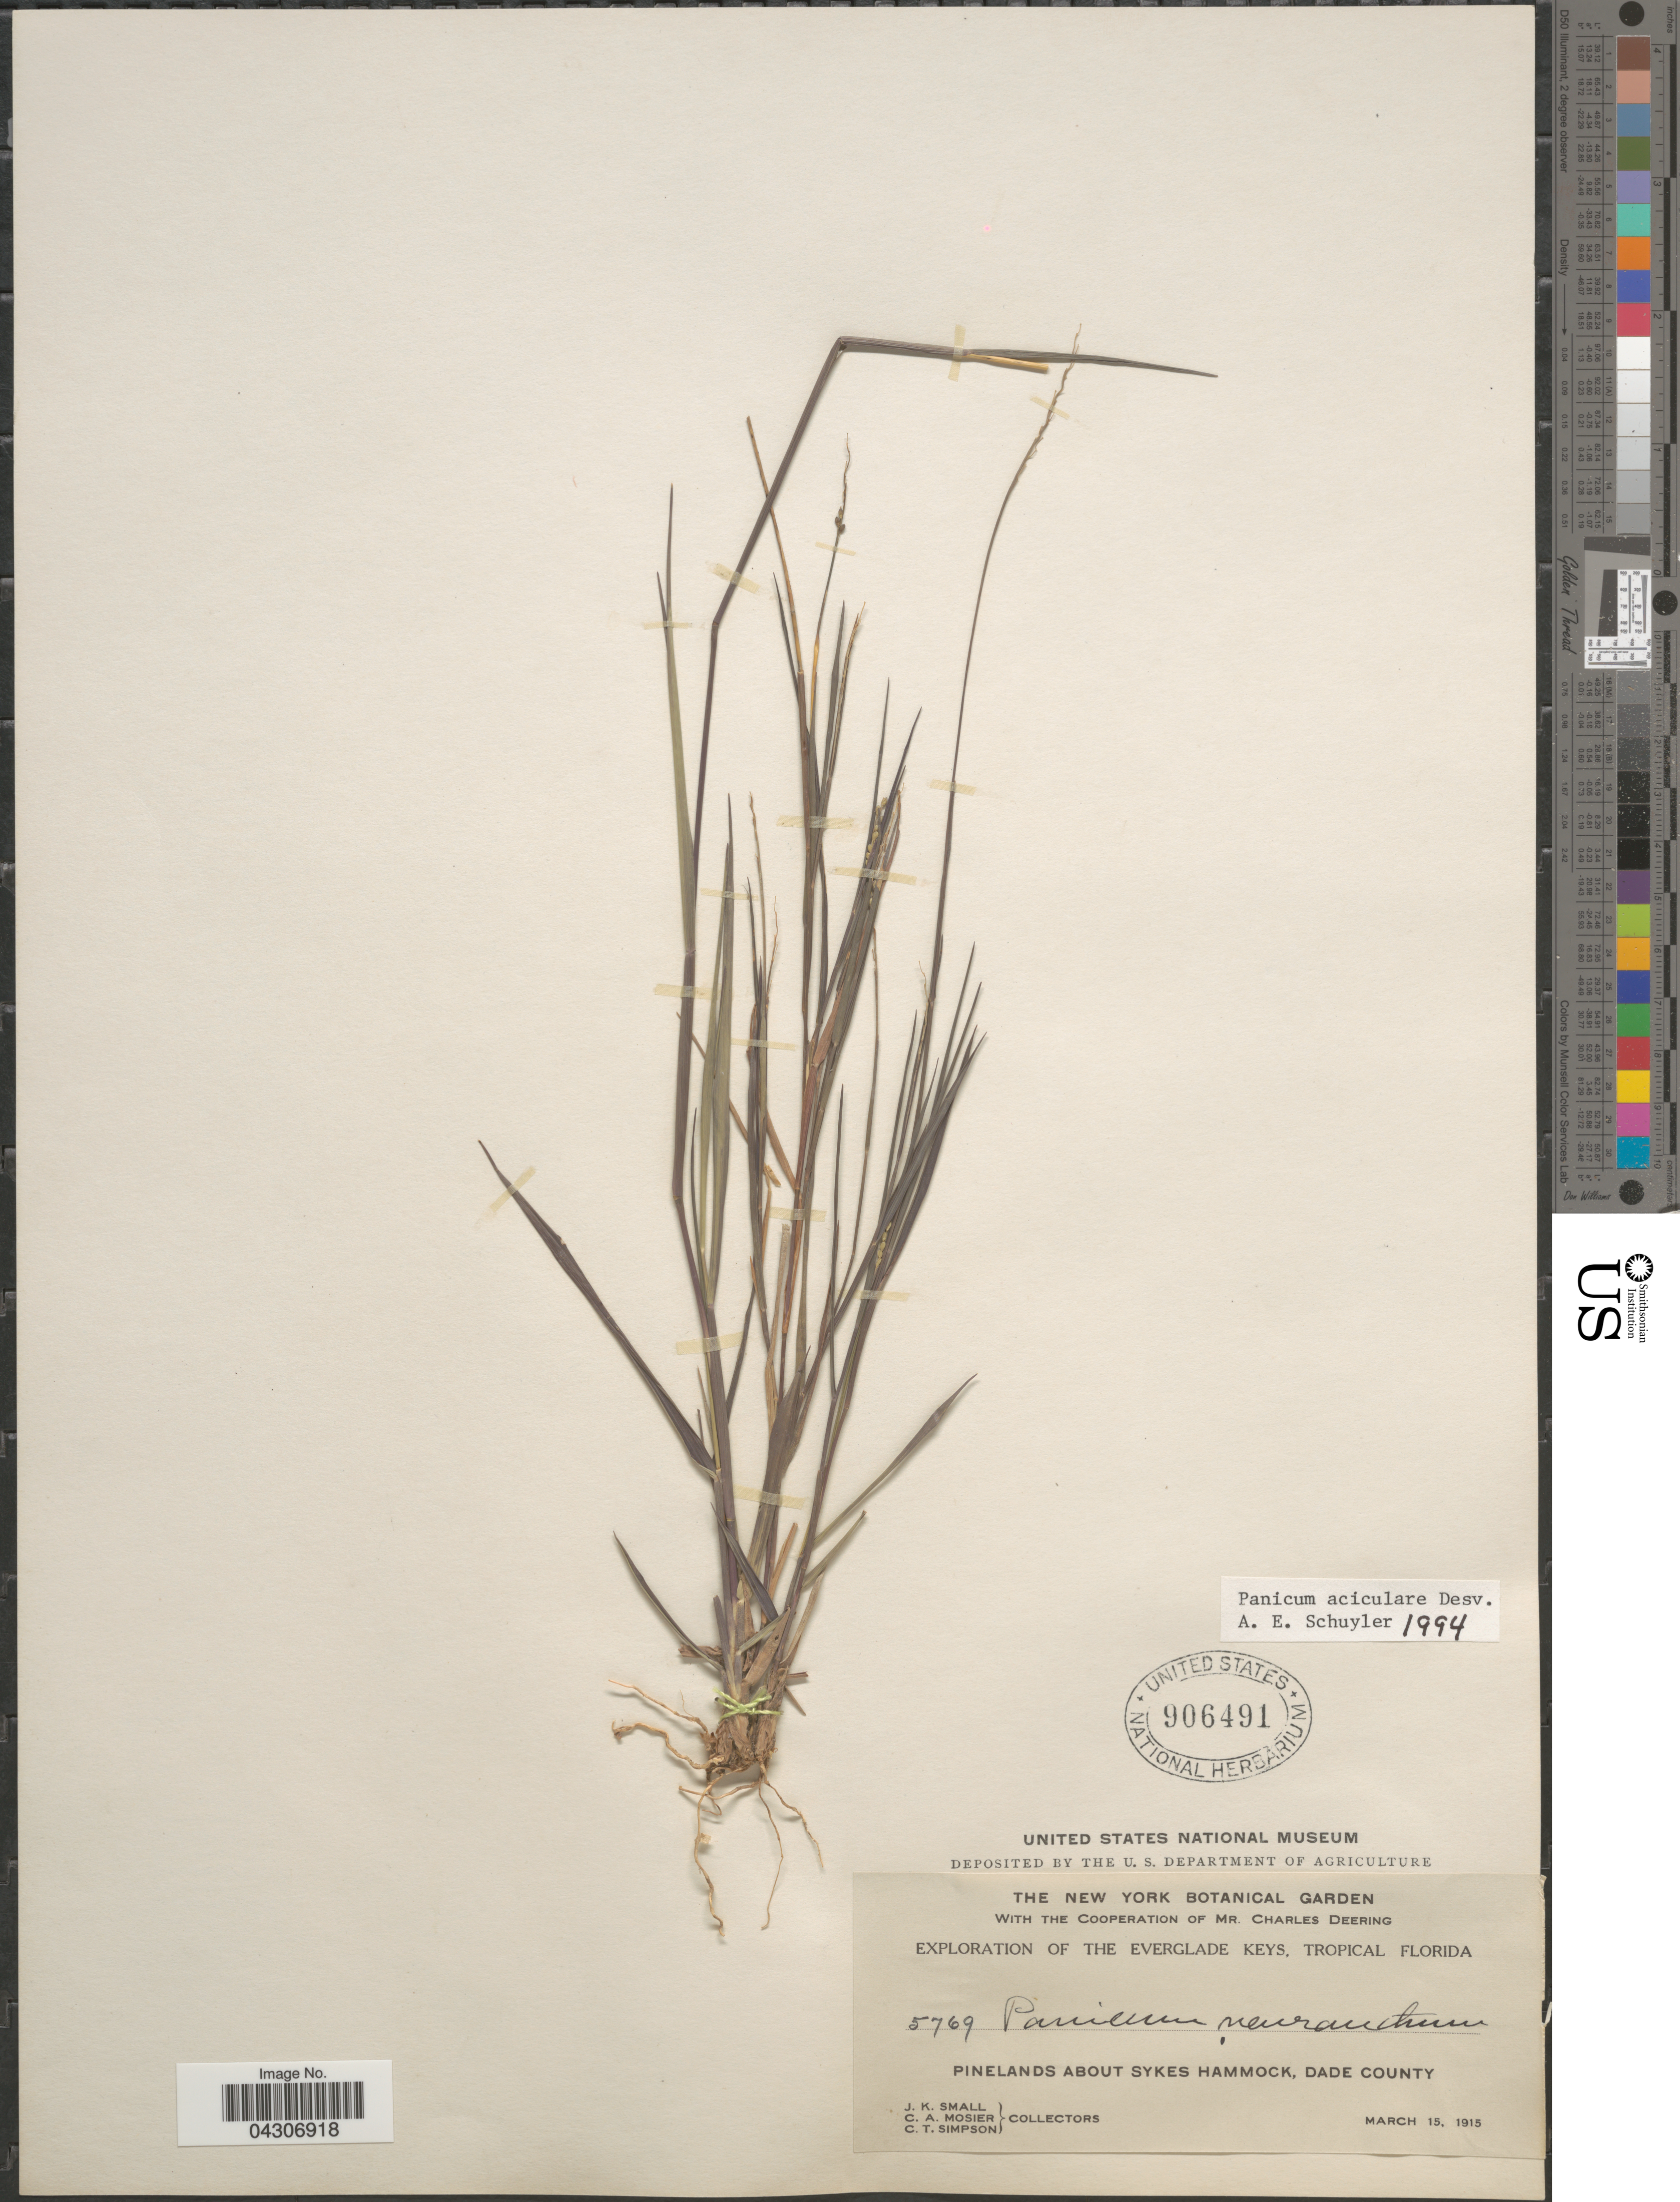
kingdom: Plantae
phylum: Tracheophyta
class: Liliopsida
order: Poales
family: Poaceae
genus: Dichanthelium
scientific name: Dichanthelium aciculare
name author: (Desv. ex Poir.) Gould & C.A. Clark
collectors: J. K. Small, C. A. Mosier & C. T. Simpson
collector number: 5769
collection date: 1915-03-15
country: United States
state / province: Florida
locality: Exploration Of The Everglades Keys, Tropical Florida. Pinelands About Sykes Hammock, Dade County.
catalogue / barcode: US 906491